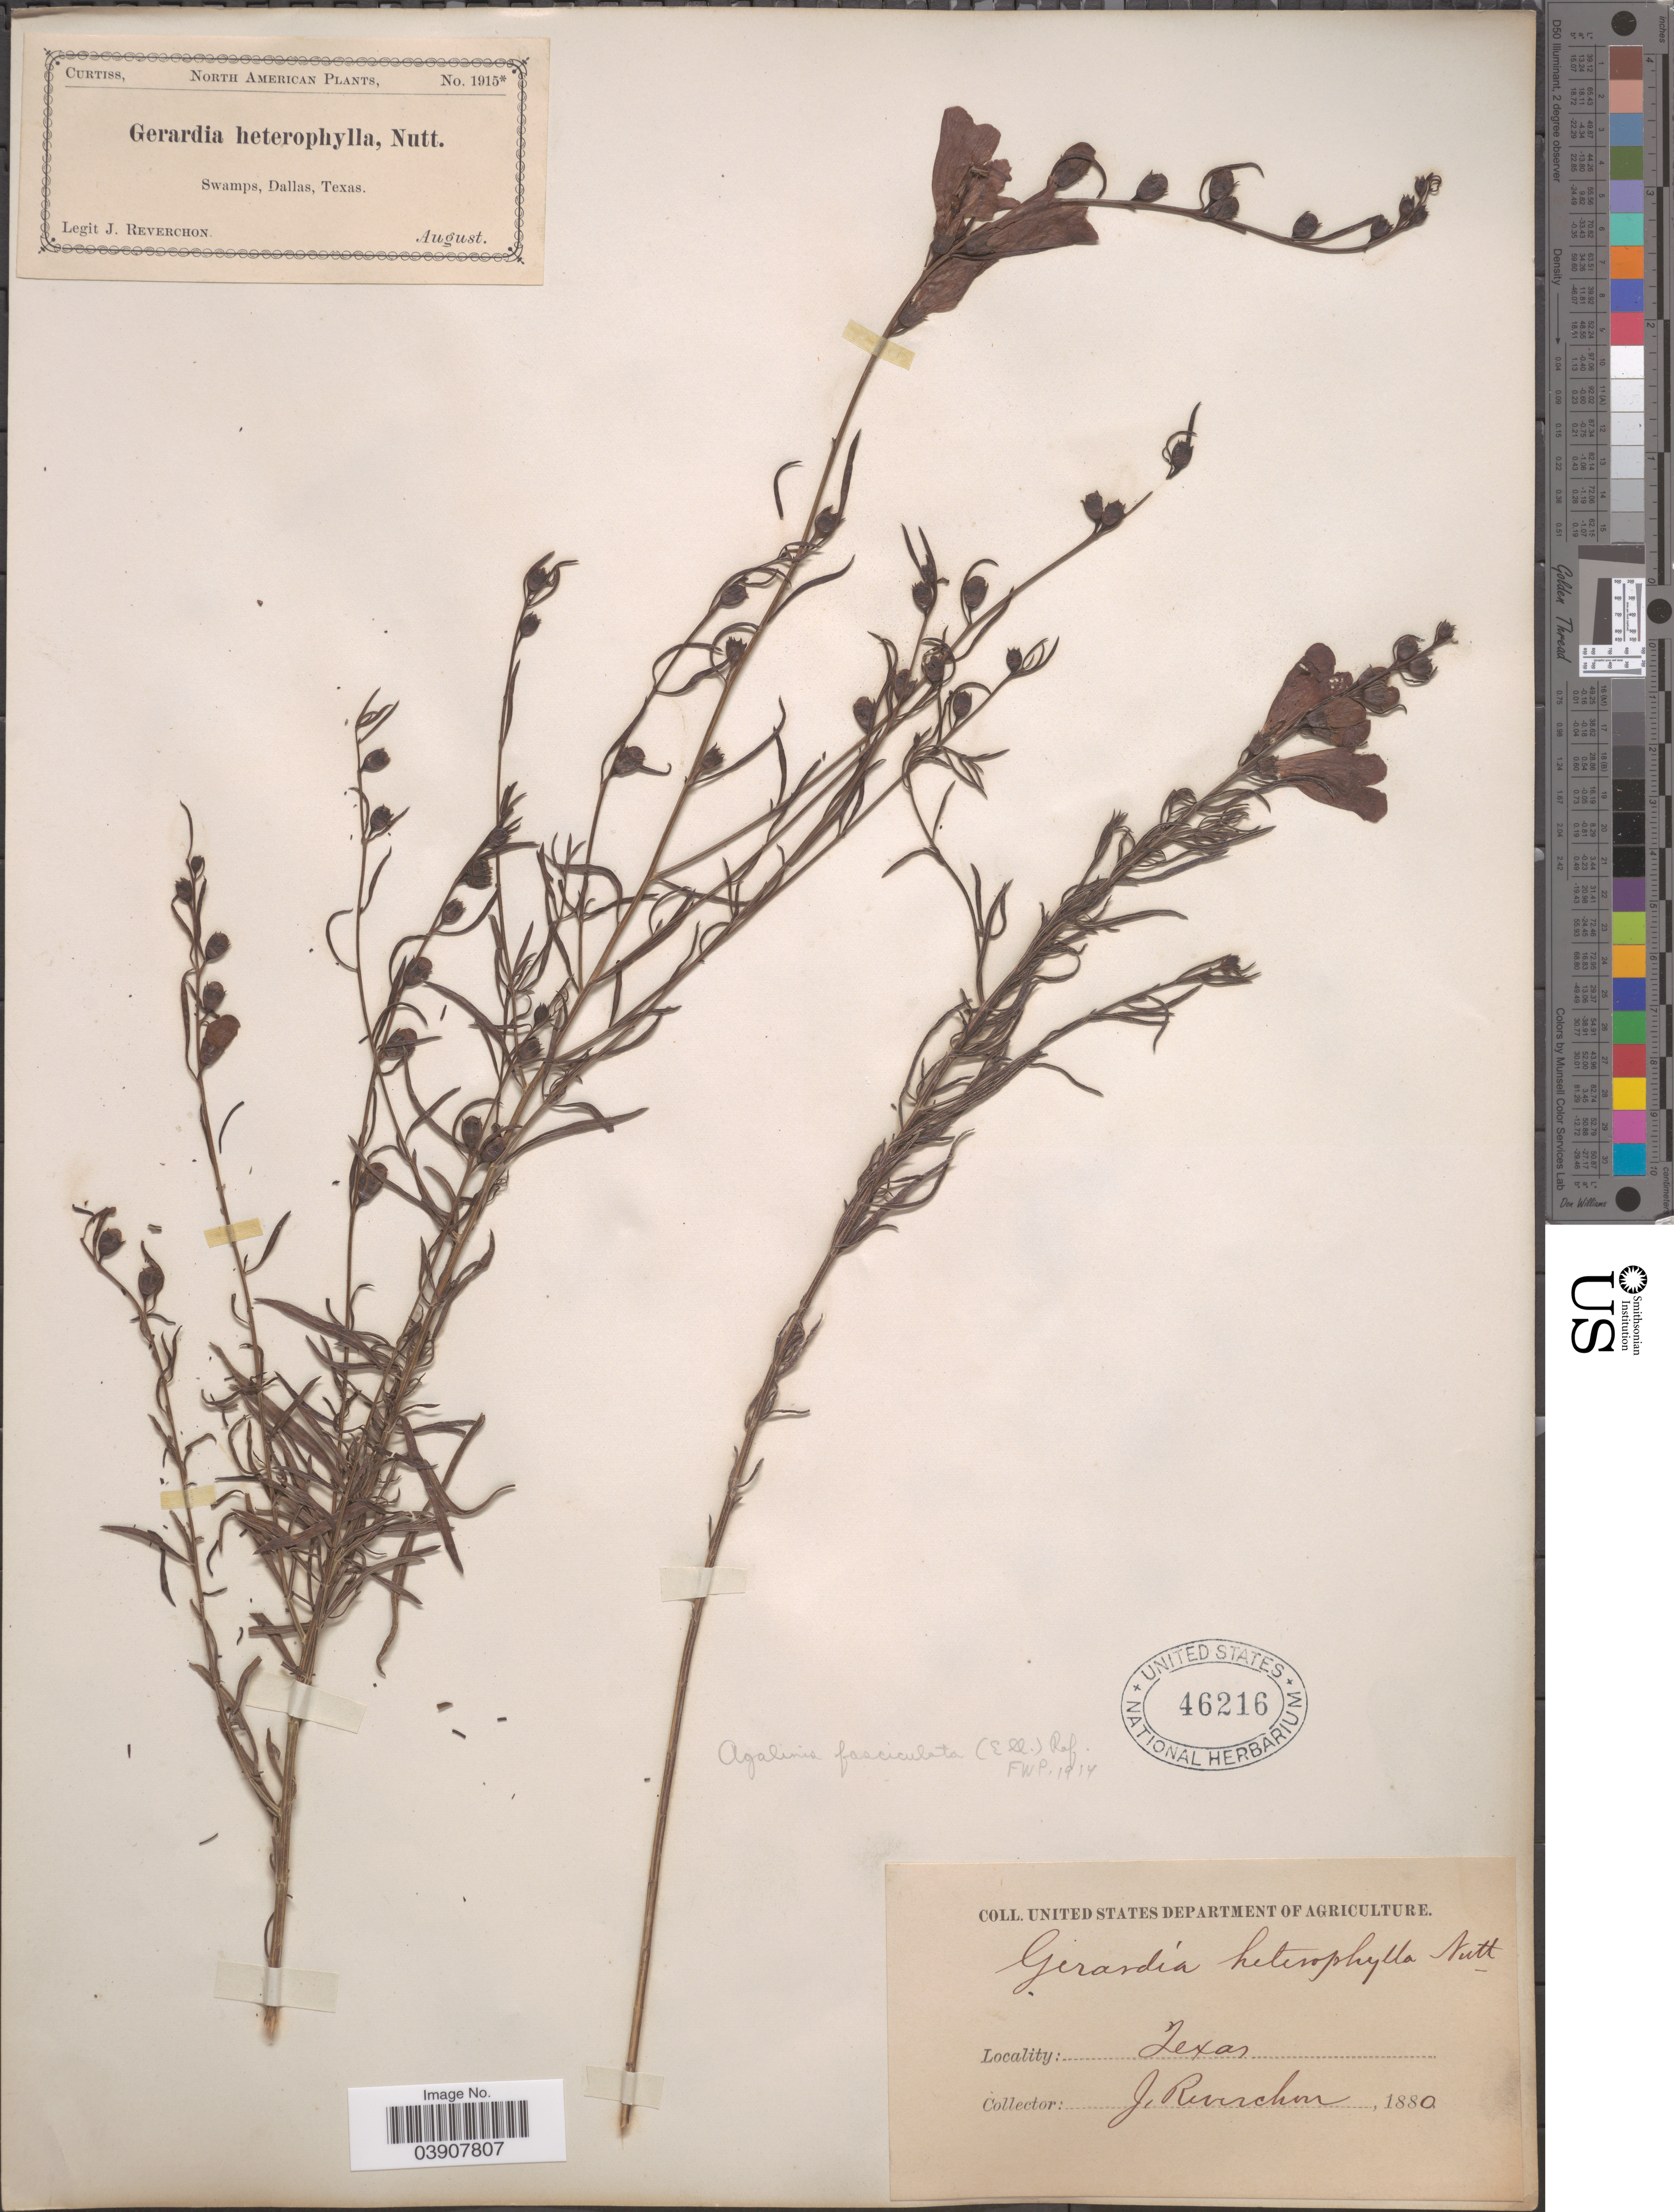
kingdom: Plantae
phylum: Tracheophyta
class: Magnoliopsida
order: Lamiales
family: Orobanchaceae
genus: Agalinis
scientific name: Agalinis fasciculata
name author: (Elliott) Raf.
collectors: J. Reverchon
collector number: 1915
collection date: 1880-08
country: United States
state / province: Texas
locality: Dallas.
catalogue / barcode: US 46216